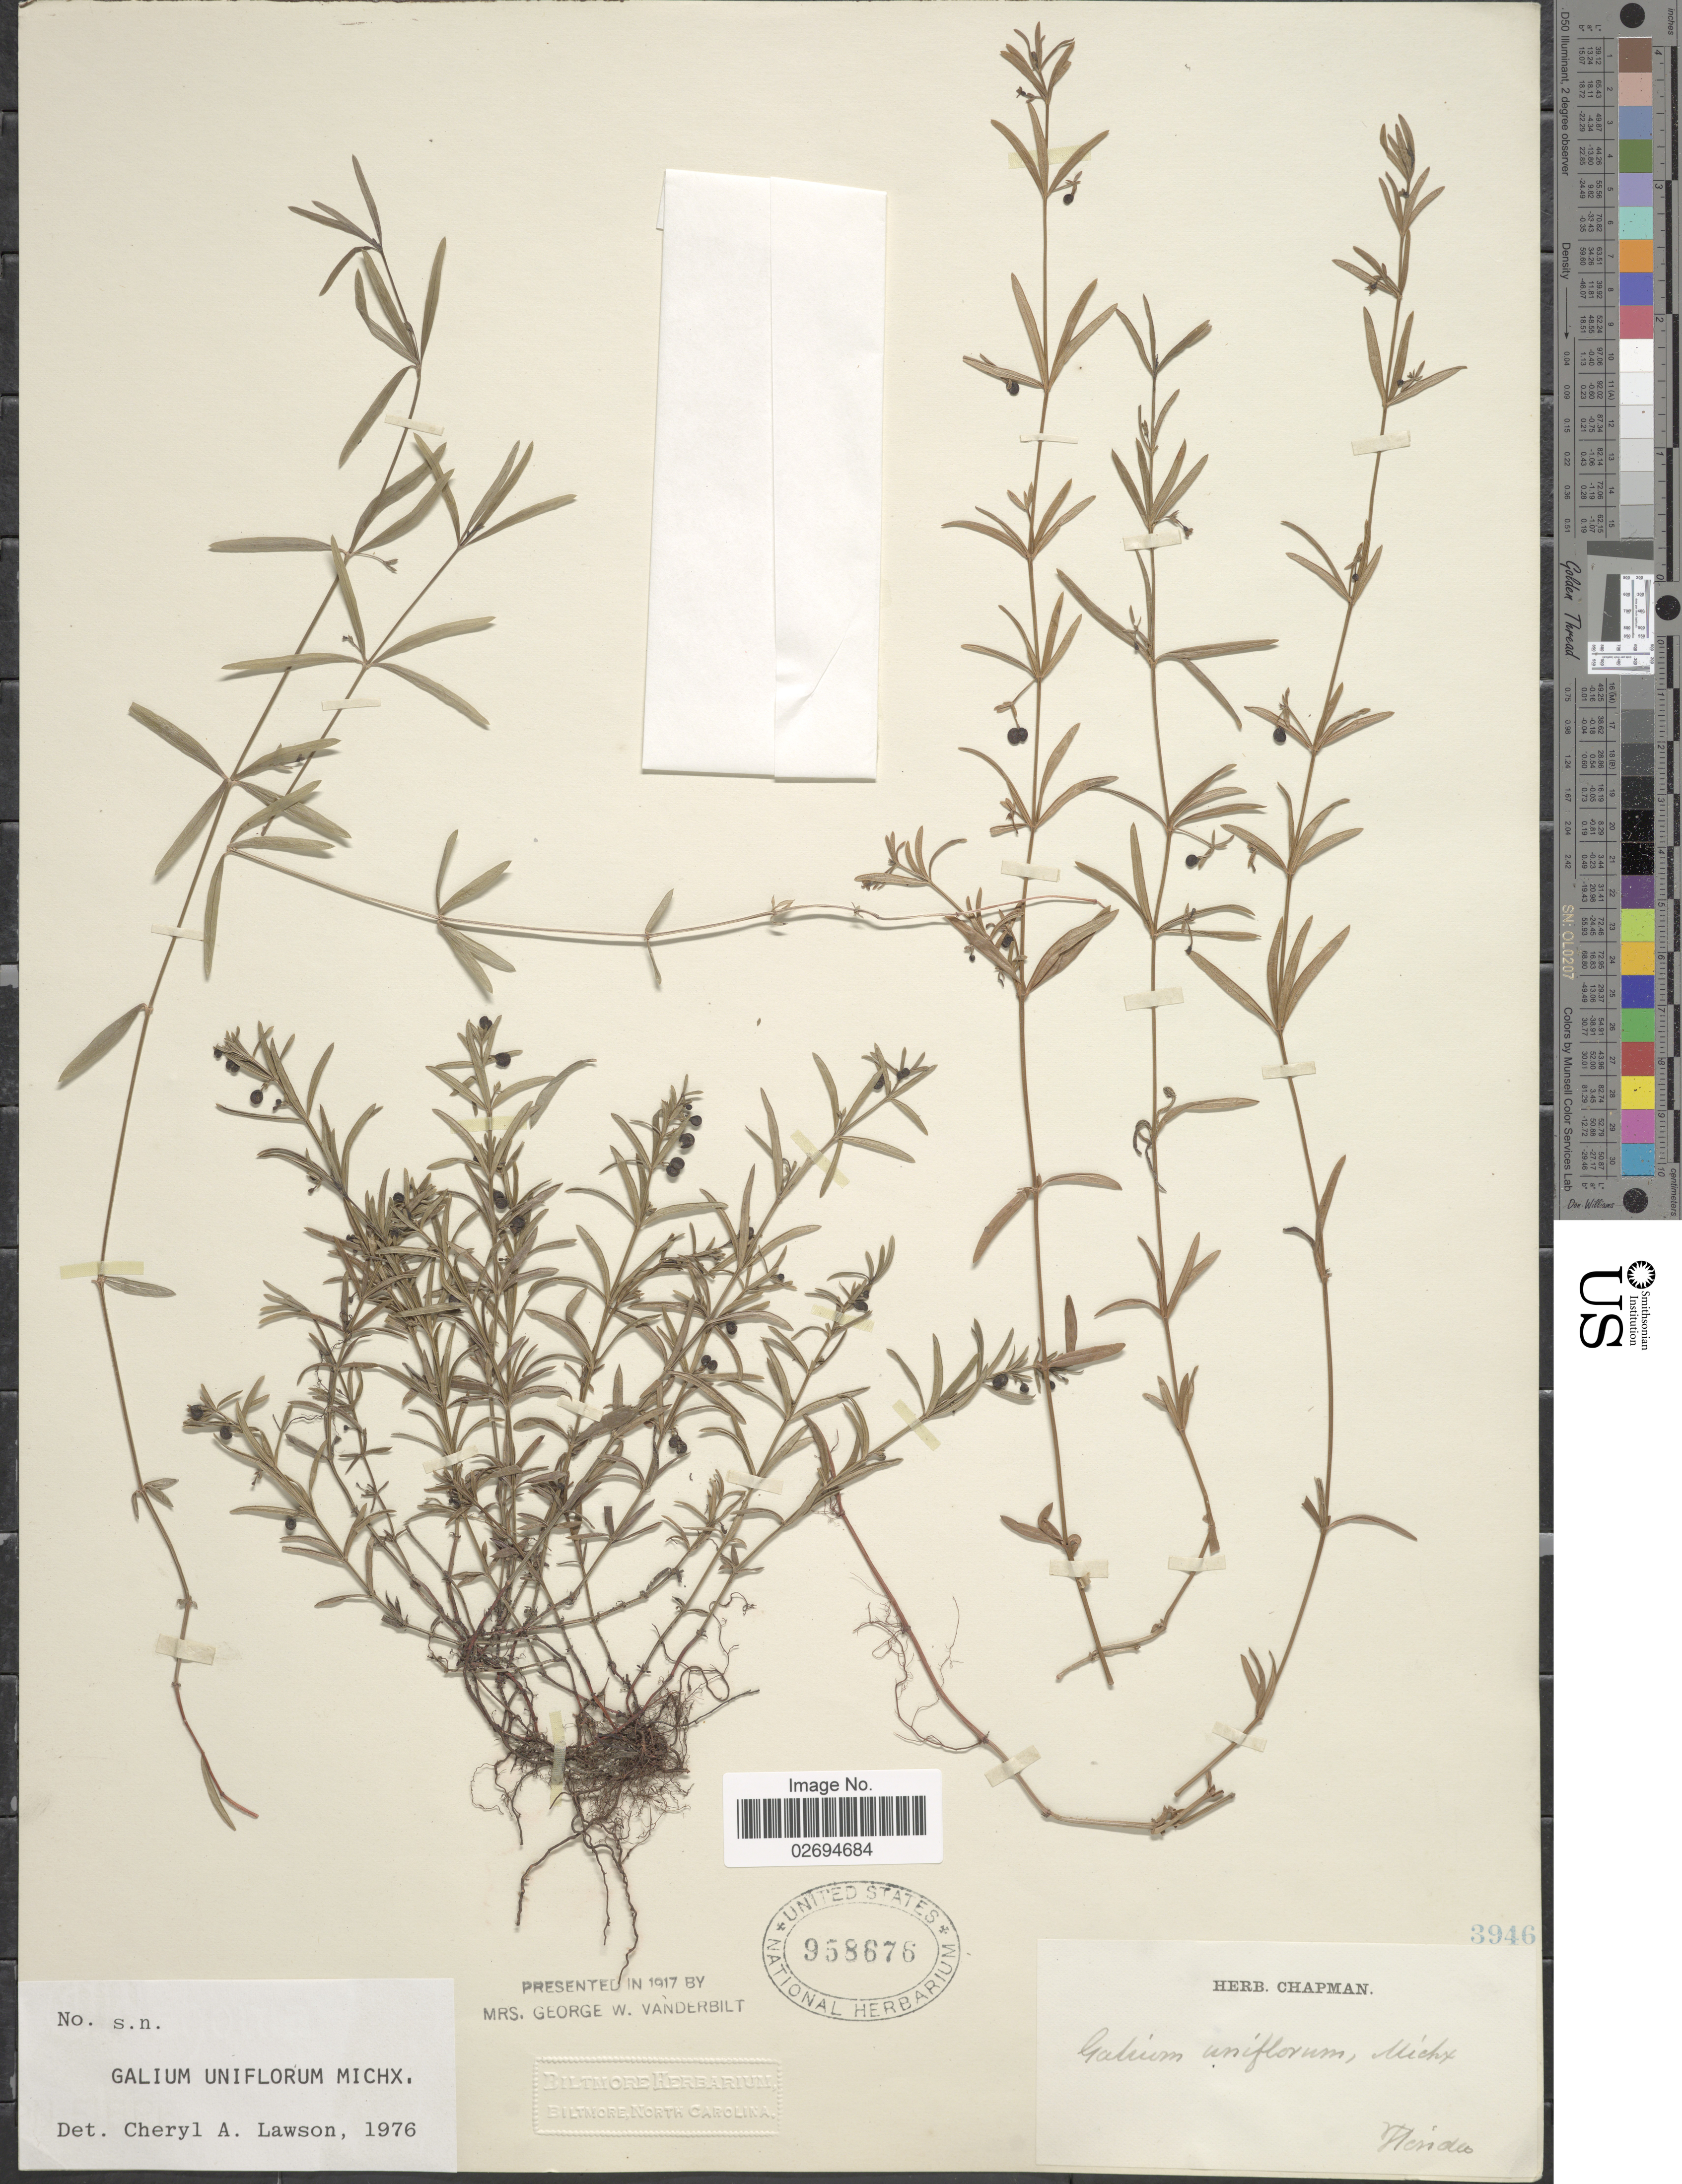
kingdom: Plantae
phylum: Tracheophyta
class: Magnoliopsida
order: Gentianales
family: Rubiaceae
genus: Galium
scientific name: Galium uniflorum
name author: Michx.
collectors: ex herb. Chapman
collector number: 3946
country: United States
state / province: Florida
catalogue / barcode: US 958676